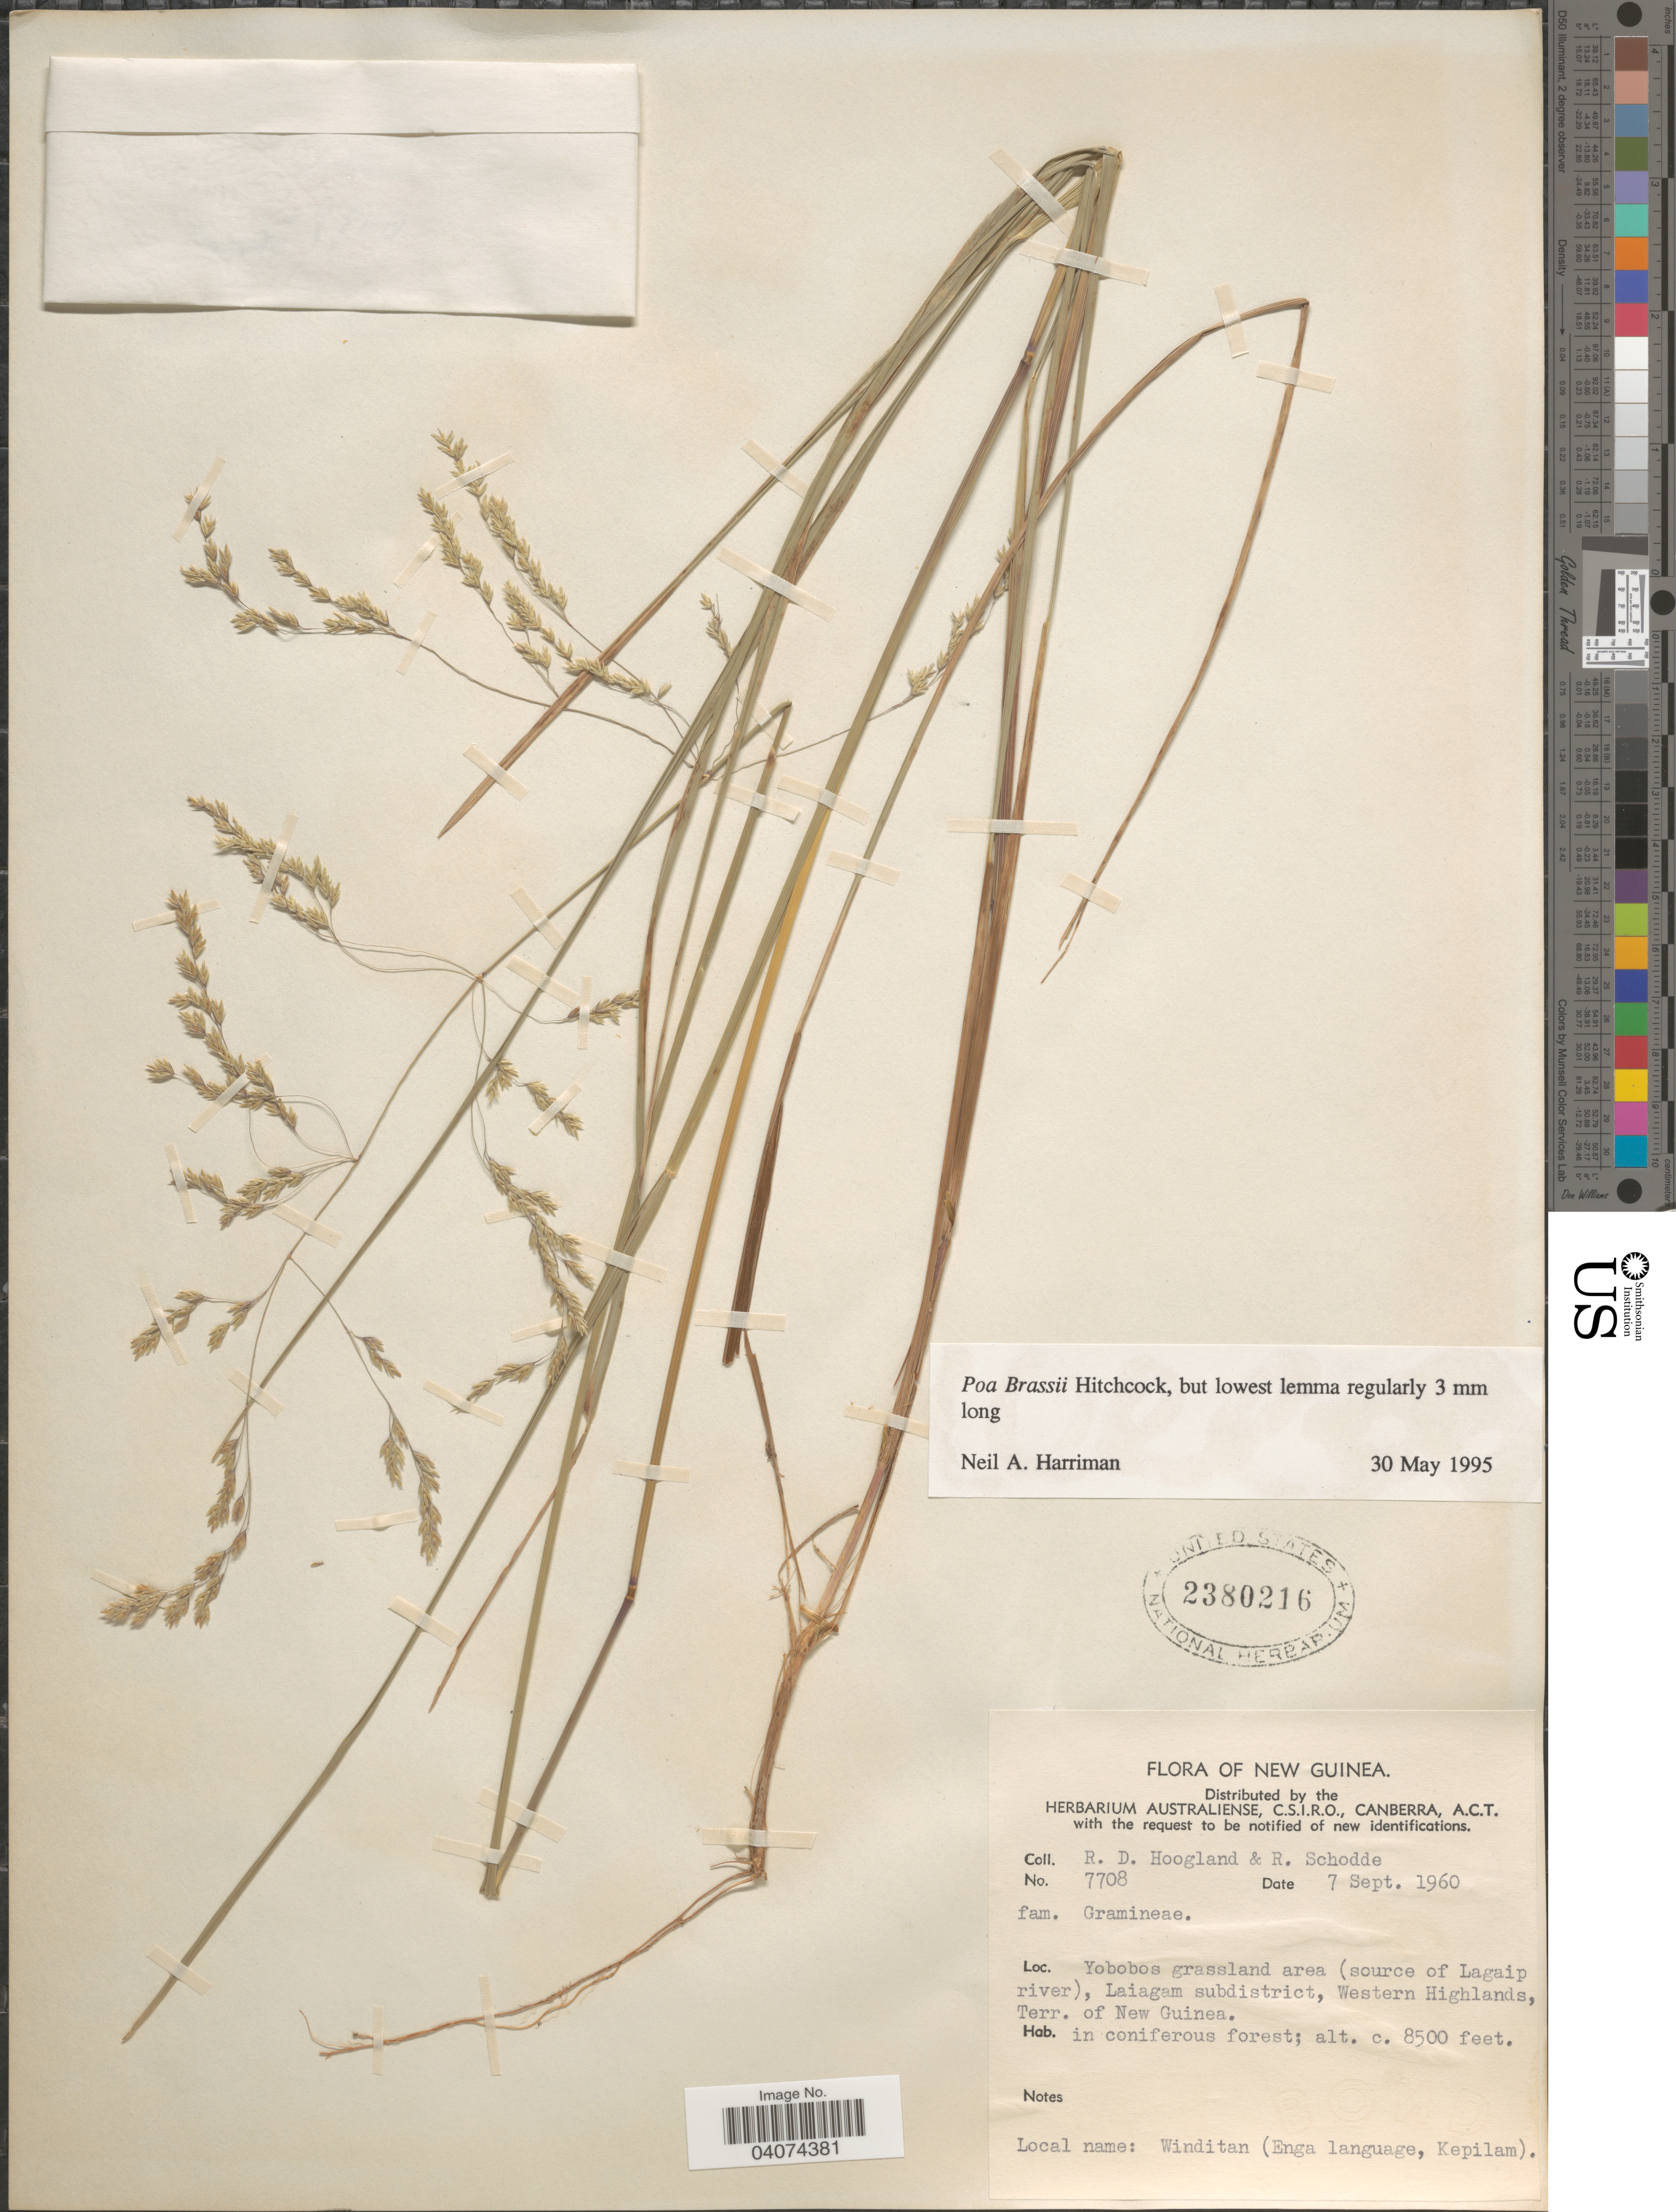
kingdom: Plantae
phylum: Tracheophyta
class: Liliopsida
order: Poales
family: Poaceae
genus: Poa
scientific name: Poa keysseri subsp. brassii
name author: (Hitchc.) Veldkamp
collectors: R. D. Hoogland & R. Schodde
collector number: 7708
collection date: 1960-09-07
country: Papua New Guinea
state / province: Western Highlands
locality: New Guinea. Yobobos grassland area (source of Lagaip river), Laiagam subdistrict, Terr. of New Guinea.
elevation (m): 2591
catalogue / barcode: US 2380216